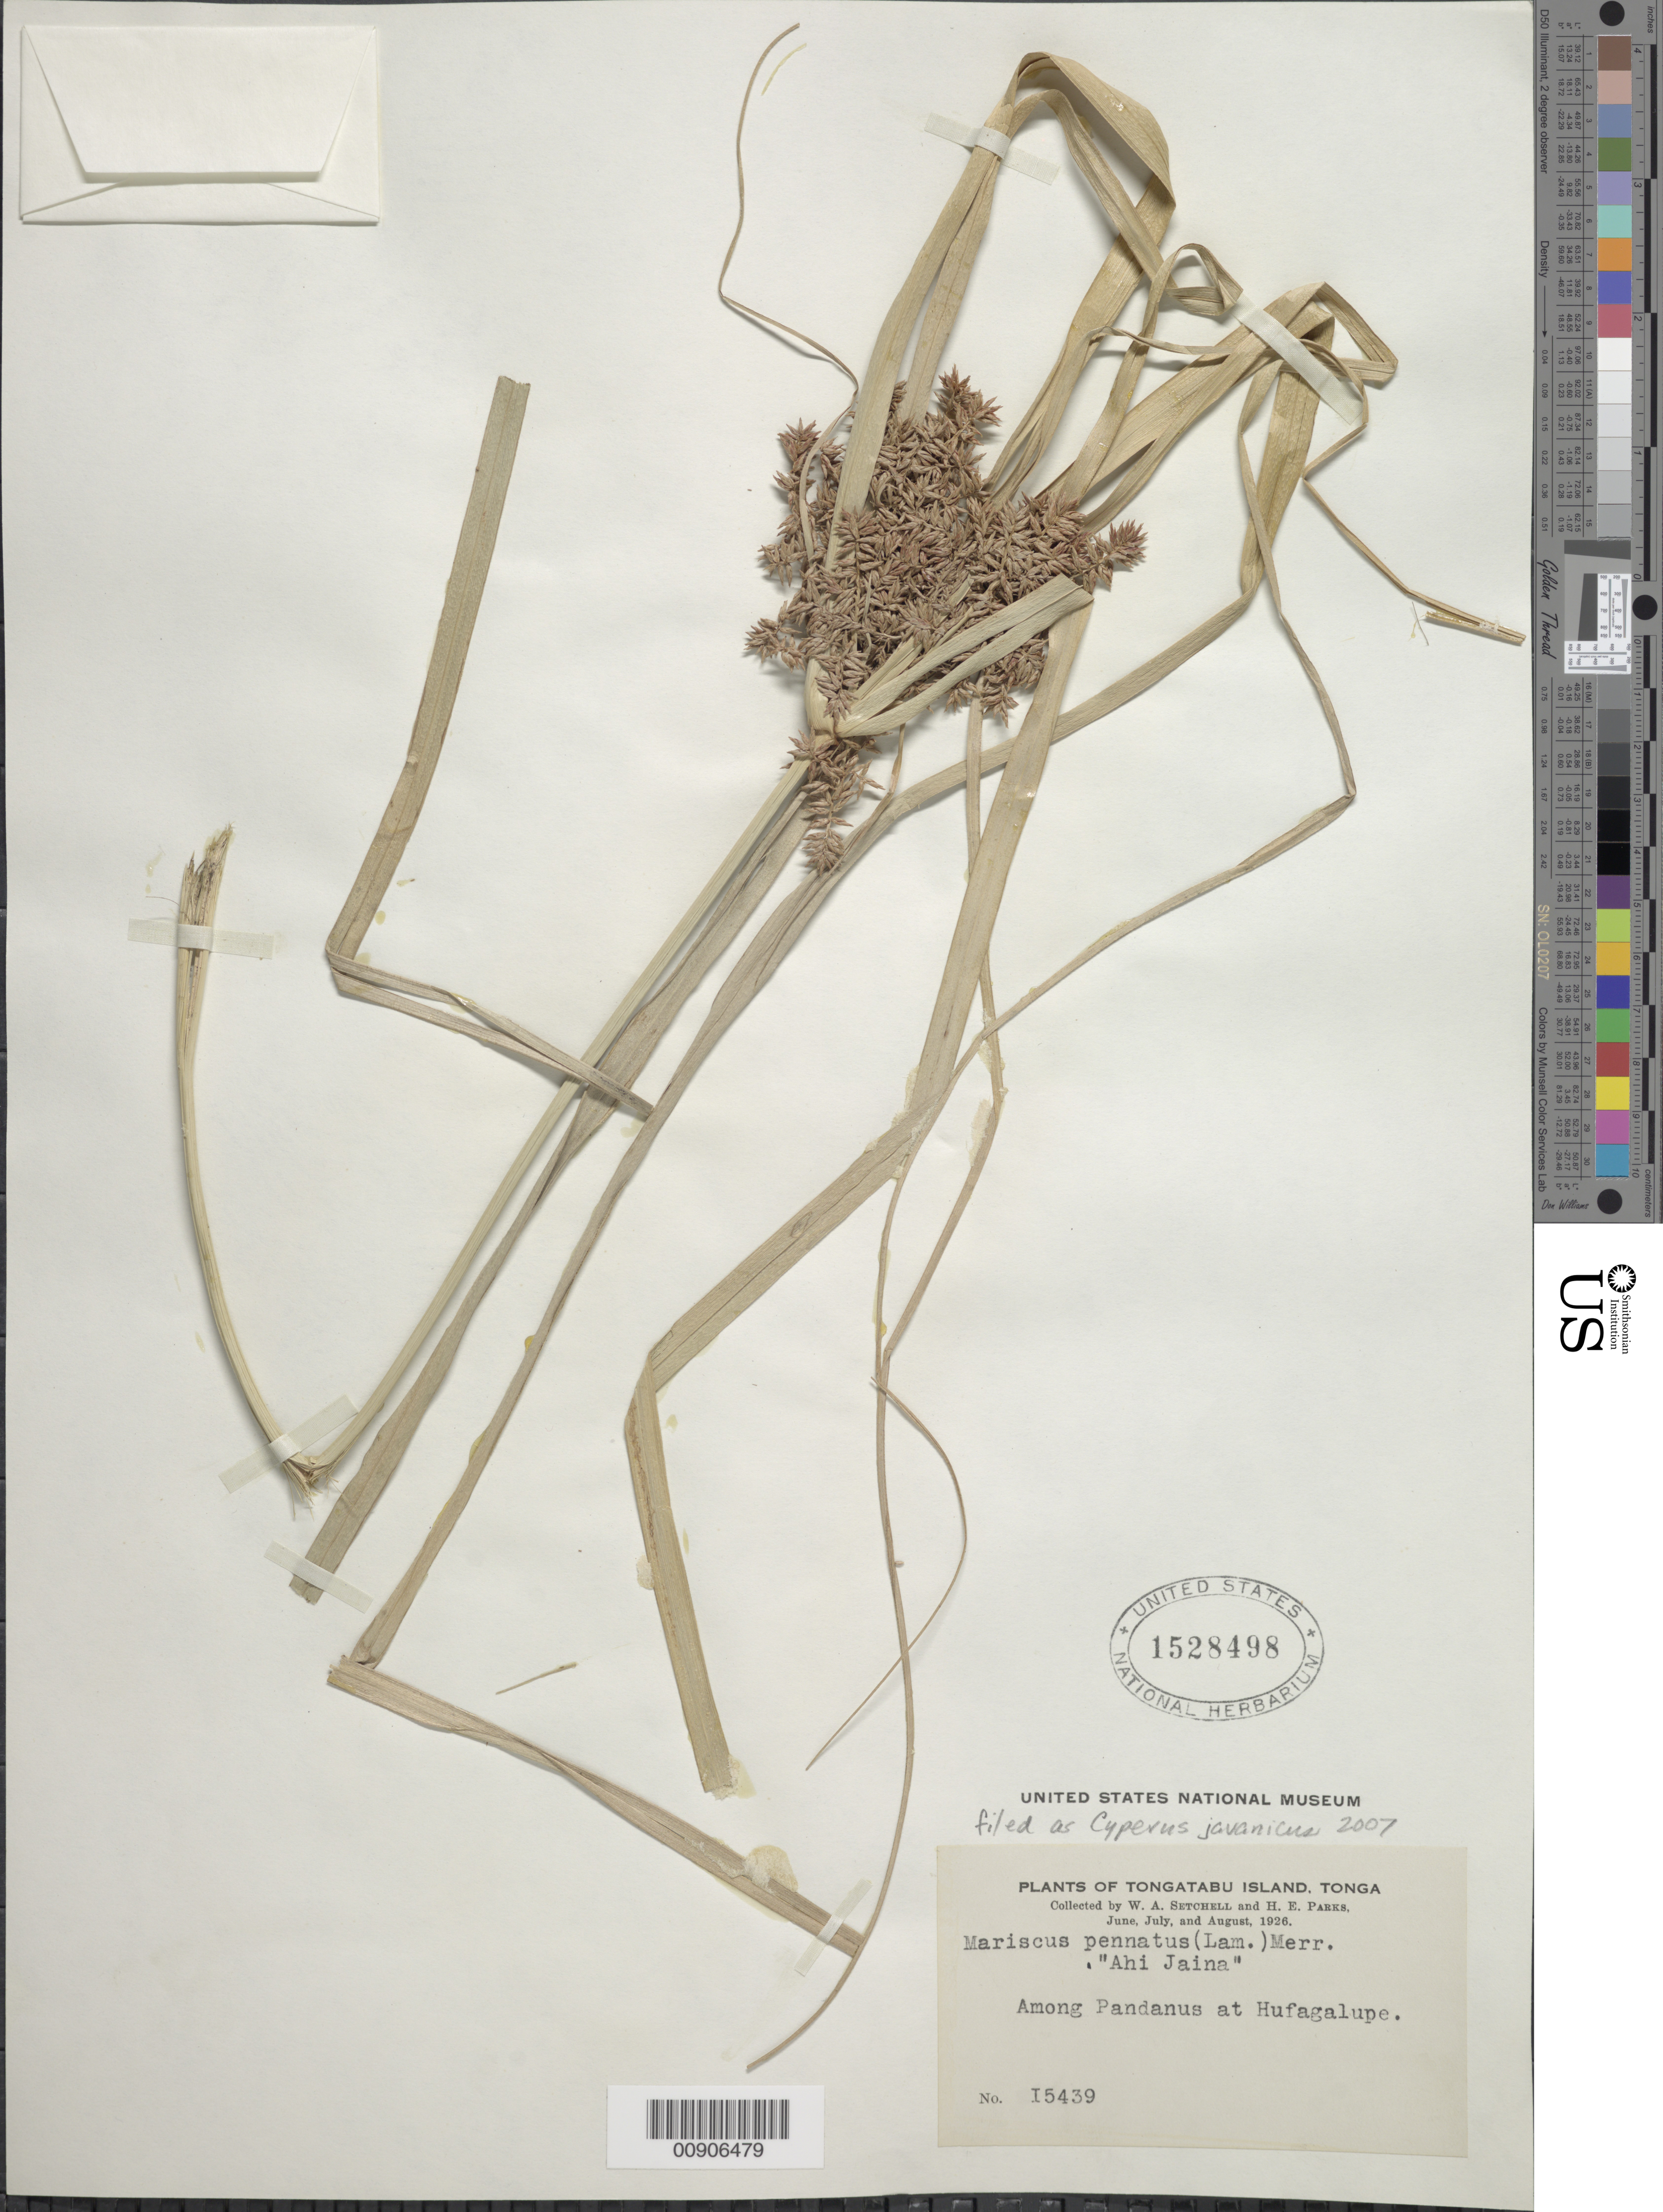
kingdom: Plantae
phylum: Tracheophyta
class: Liliopsida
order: Poales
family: Cyperaceae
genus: Cyperus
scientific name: Cyperus javanicus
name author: Houtt.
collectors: W. Setchell & H. E. Parks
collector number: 15439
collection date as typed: Jun 1926 to Aug 1926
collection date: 1926-06/1926-08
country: Tonga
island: Tongatapu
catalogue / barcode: US 1528498